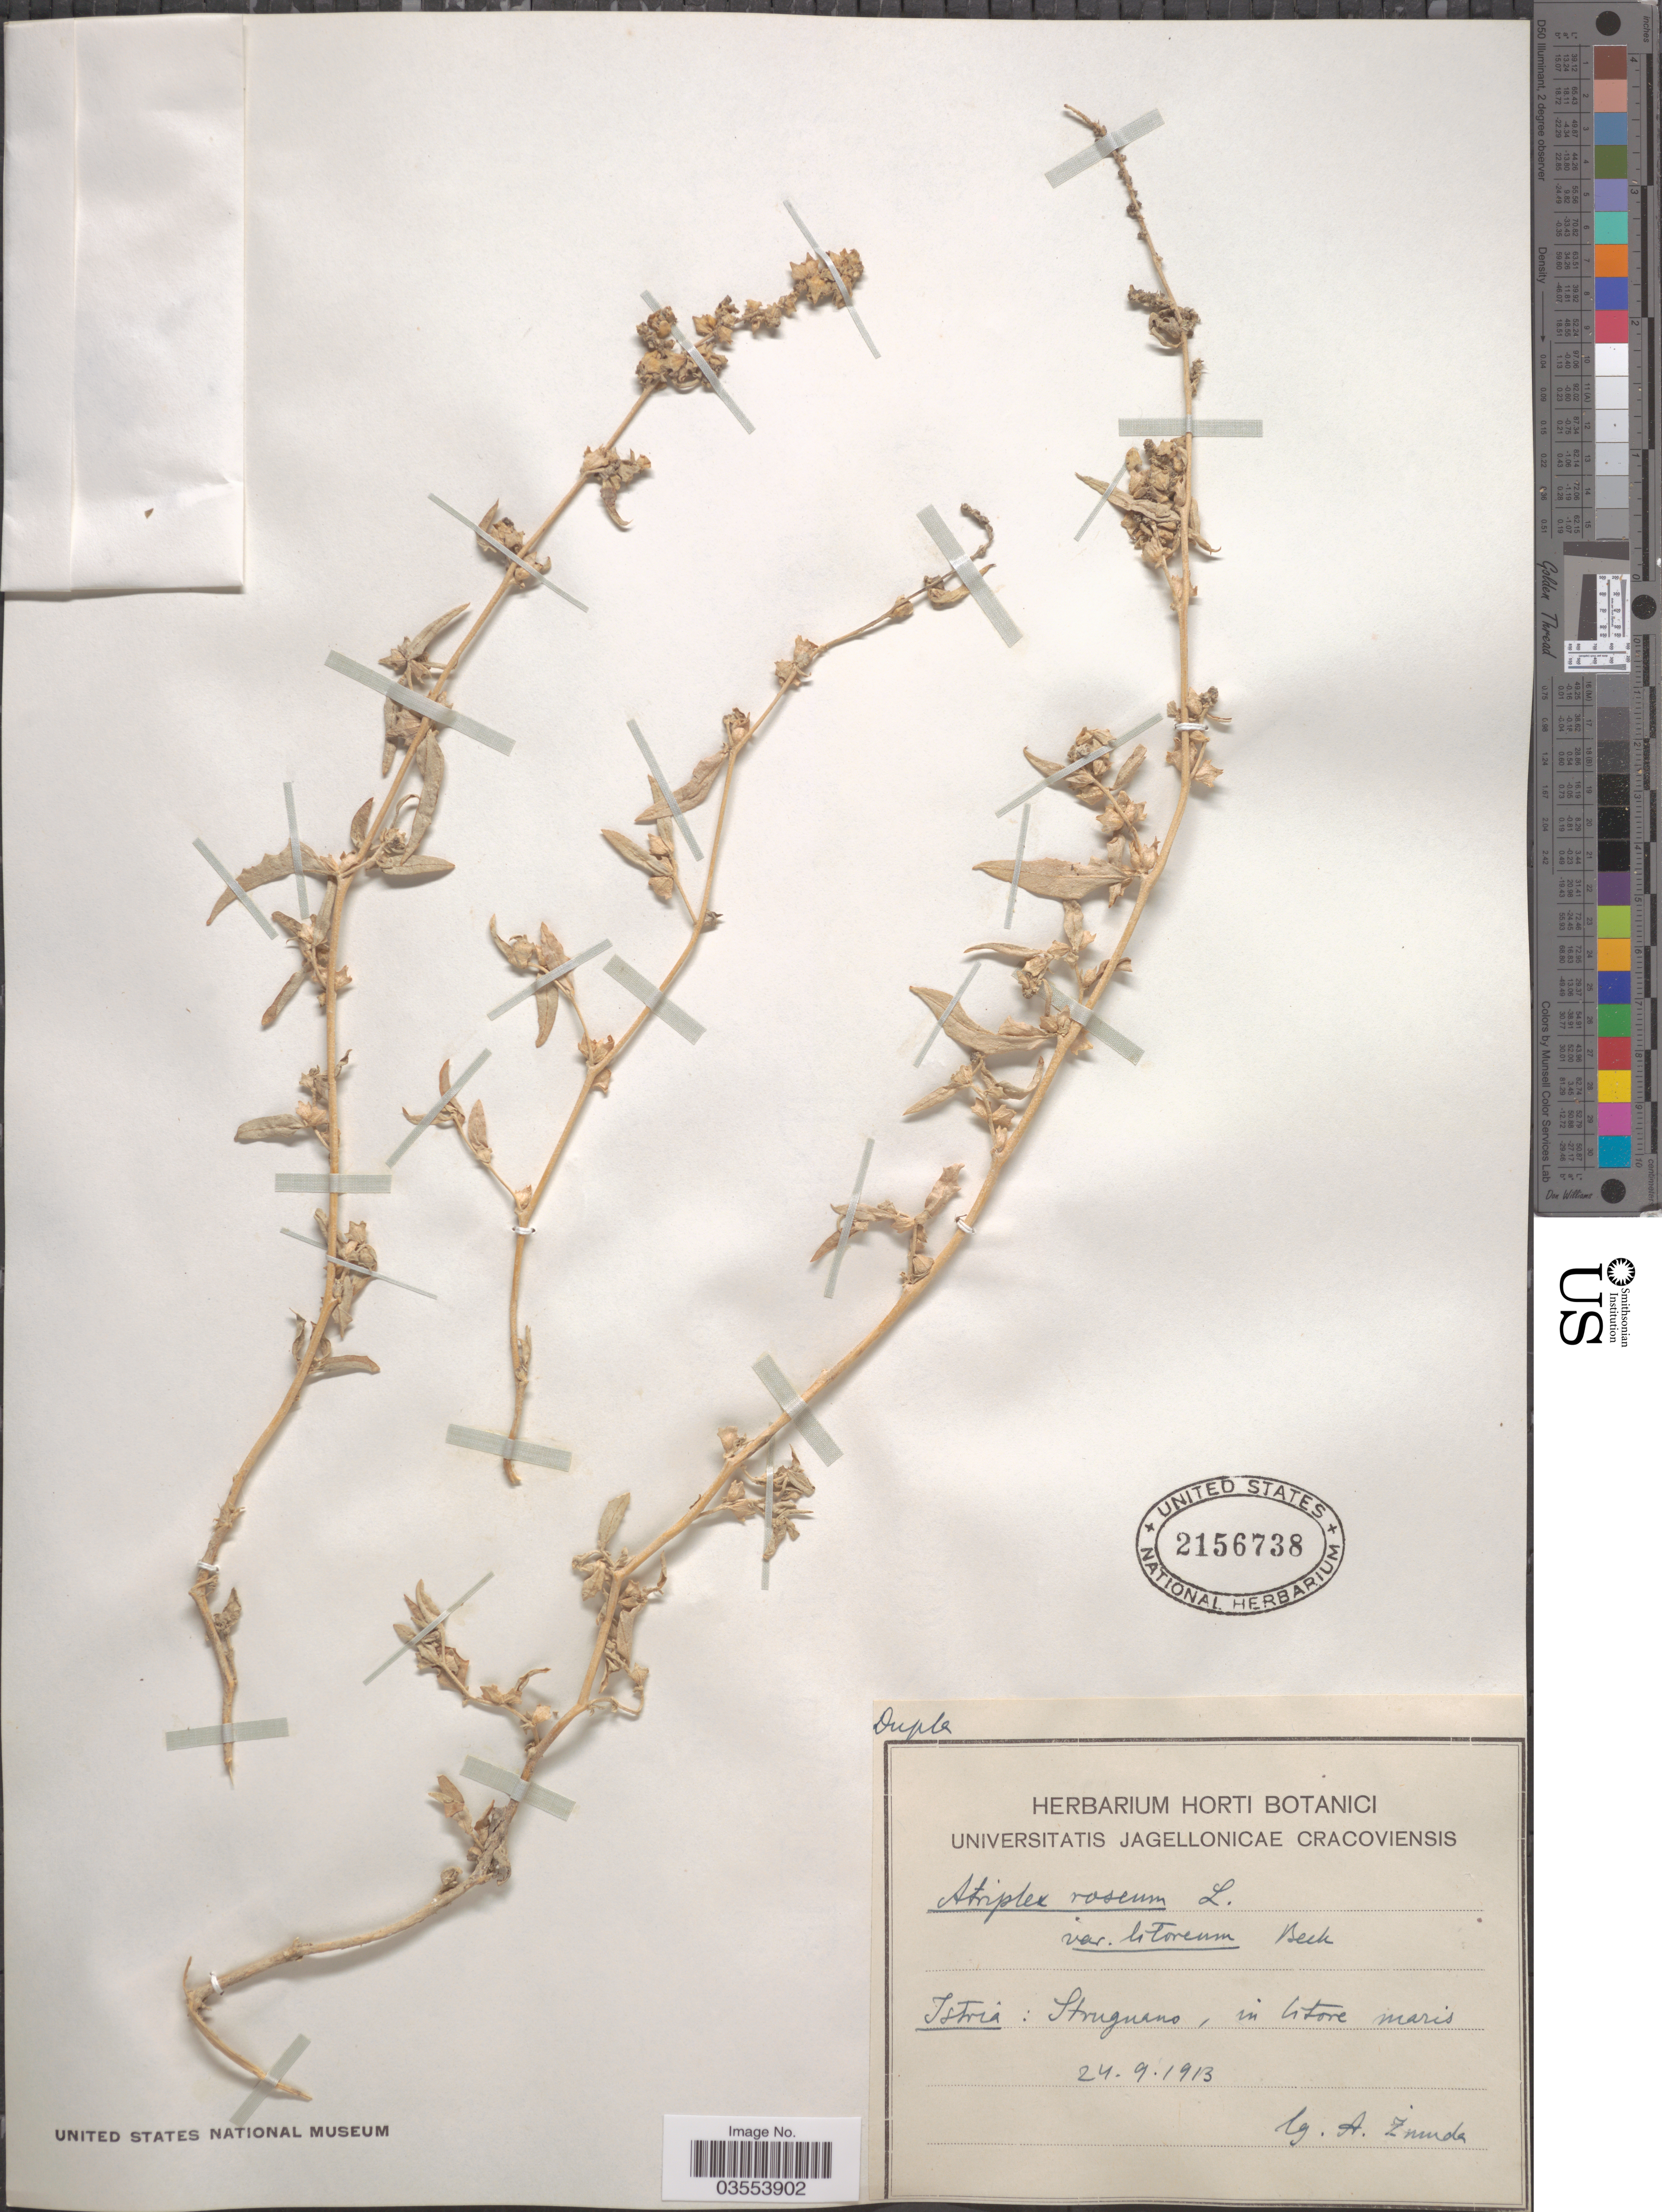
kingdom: Plantae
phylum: Tracheophyta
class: Magnoliopsida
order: Caryophyllales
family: Amaranthaceae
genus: Atriplex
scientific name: Atriplex rosea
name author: L.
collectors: A. Zmuda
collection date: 1913-09-24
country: Slovenia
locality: Strugnano.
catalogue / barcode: US 2156738